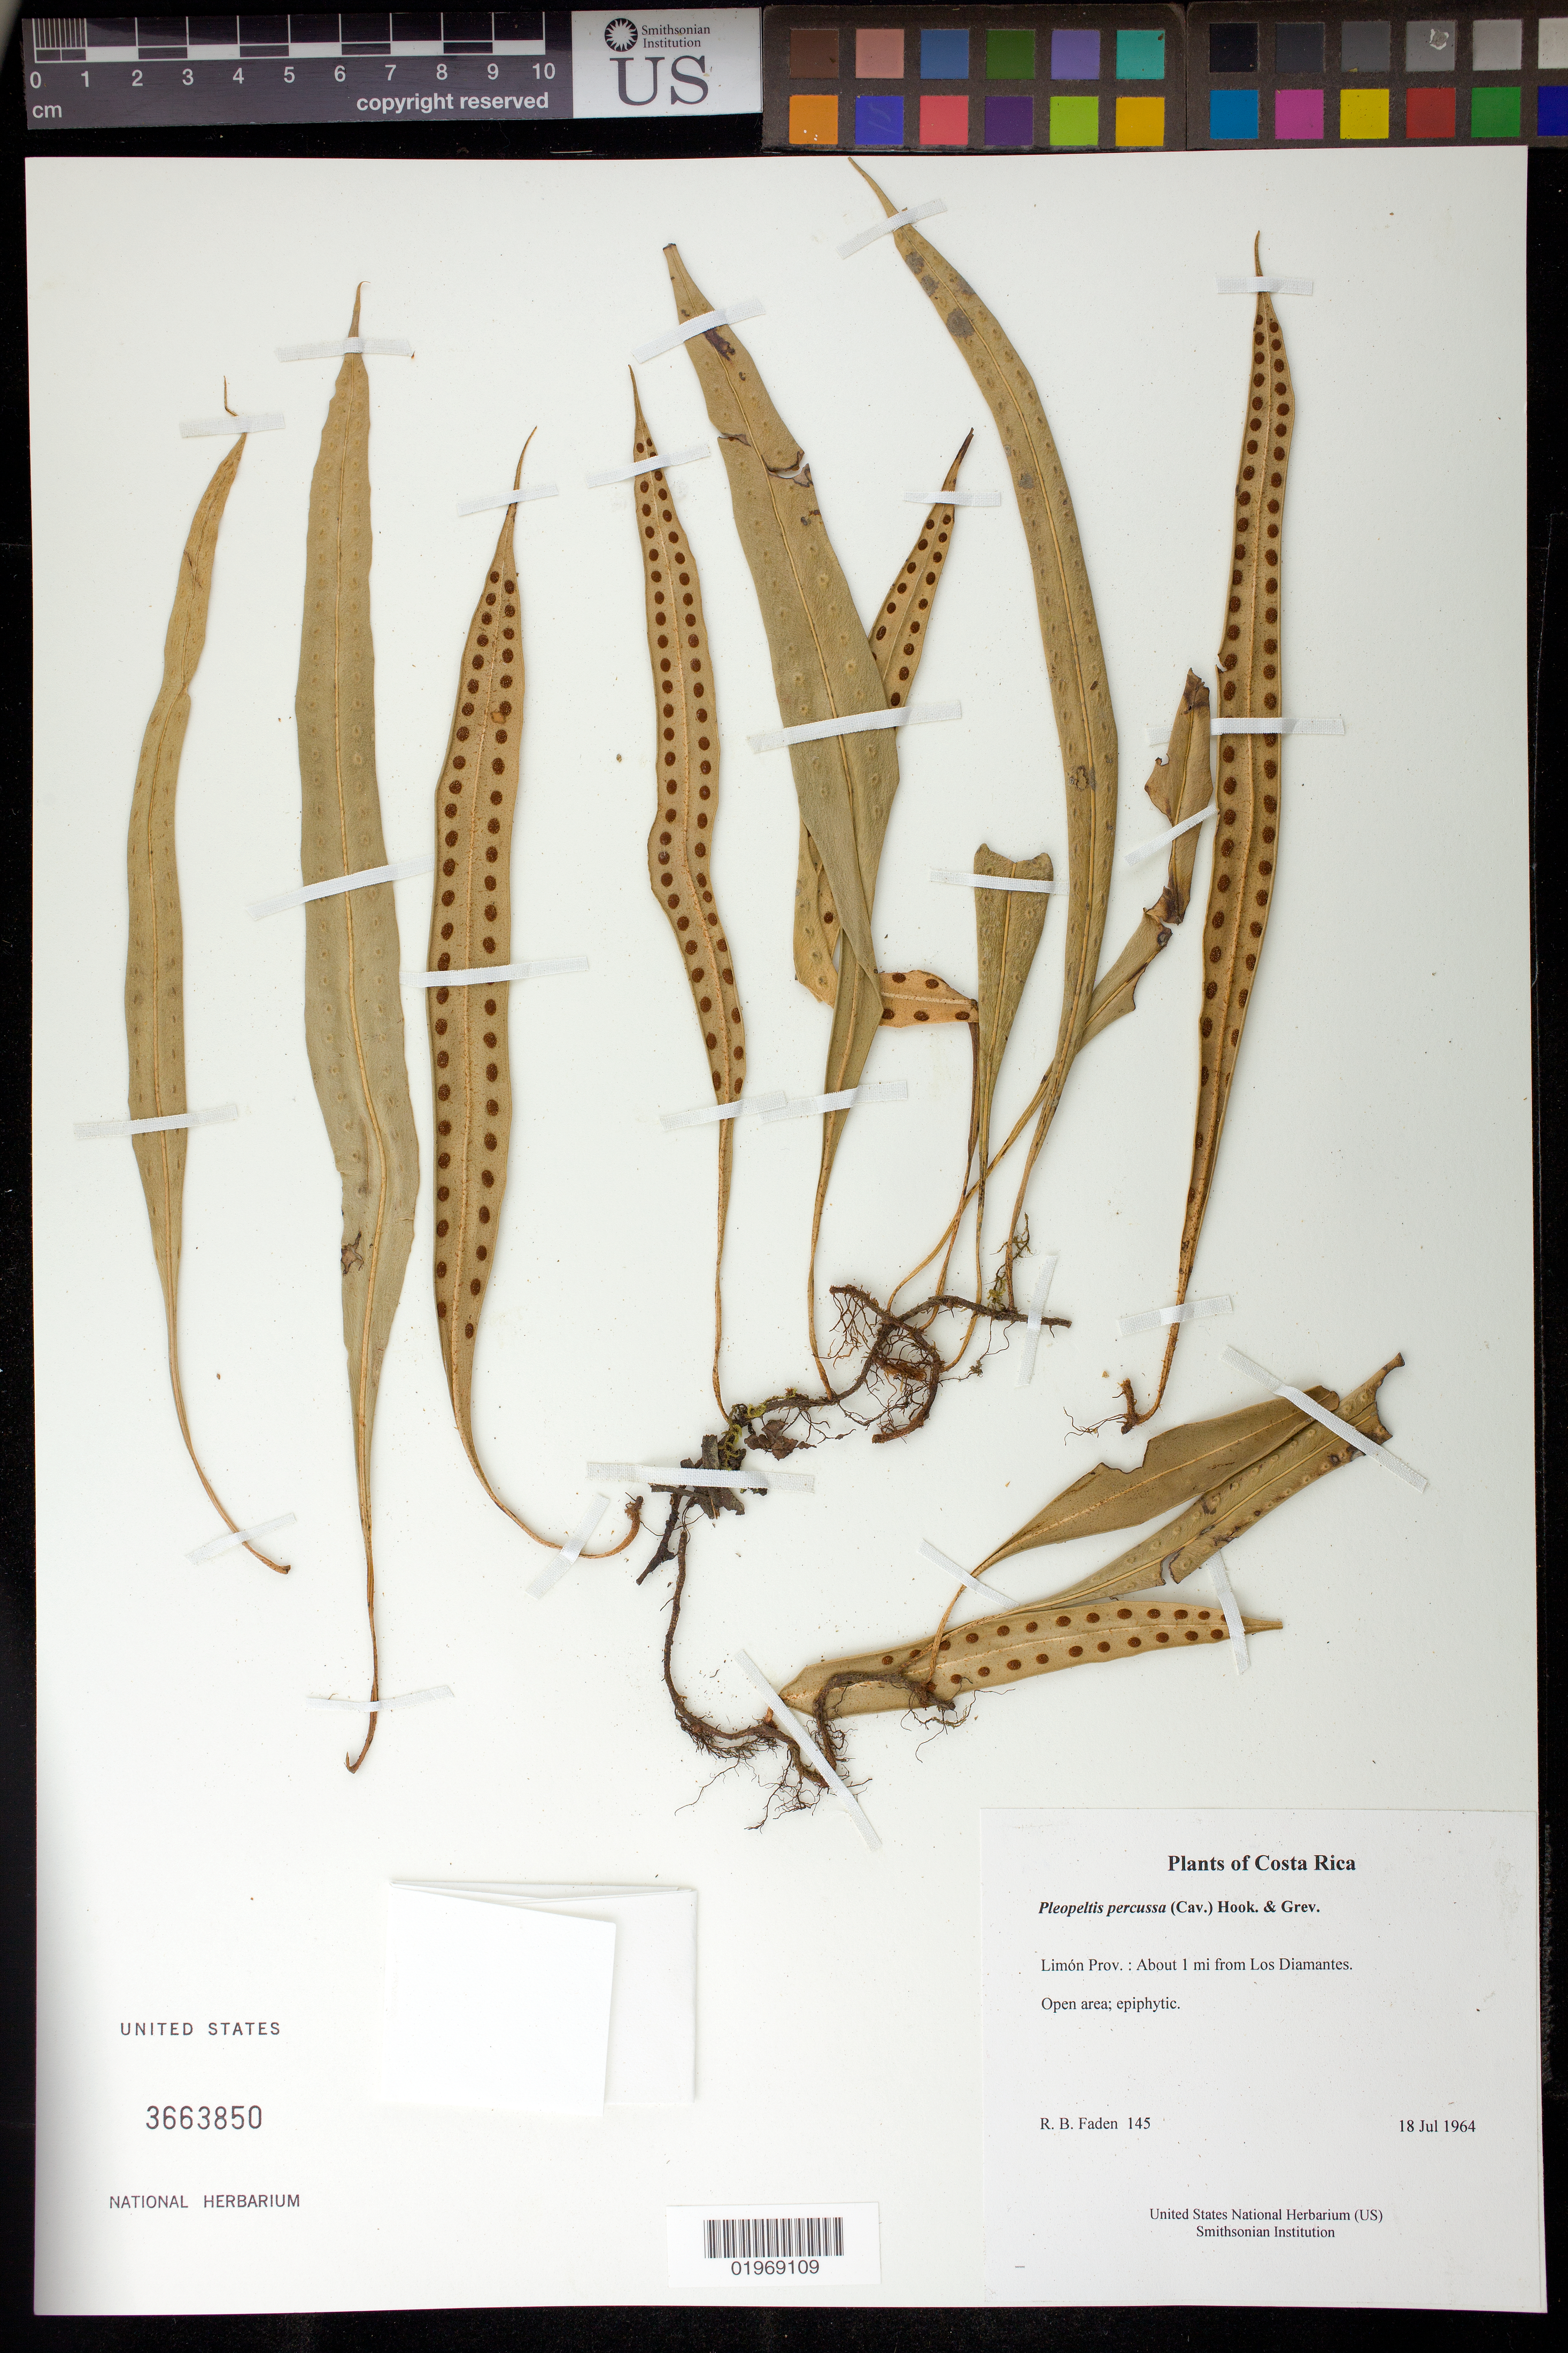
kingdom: Plantae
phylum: Tracheophyta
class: Polypodiopsida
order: Polypodiales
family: Polypodiaceae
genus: Microgramma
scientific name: Microgramma percussa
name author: (Cav.) de la Sota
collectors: R. B. Faden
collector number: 145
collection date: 1964-07-18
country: Costa Rica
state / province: Limón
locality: About 1 mi from Los Diamantes.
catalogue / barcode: US 3663850